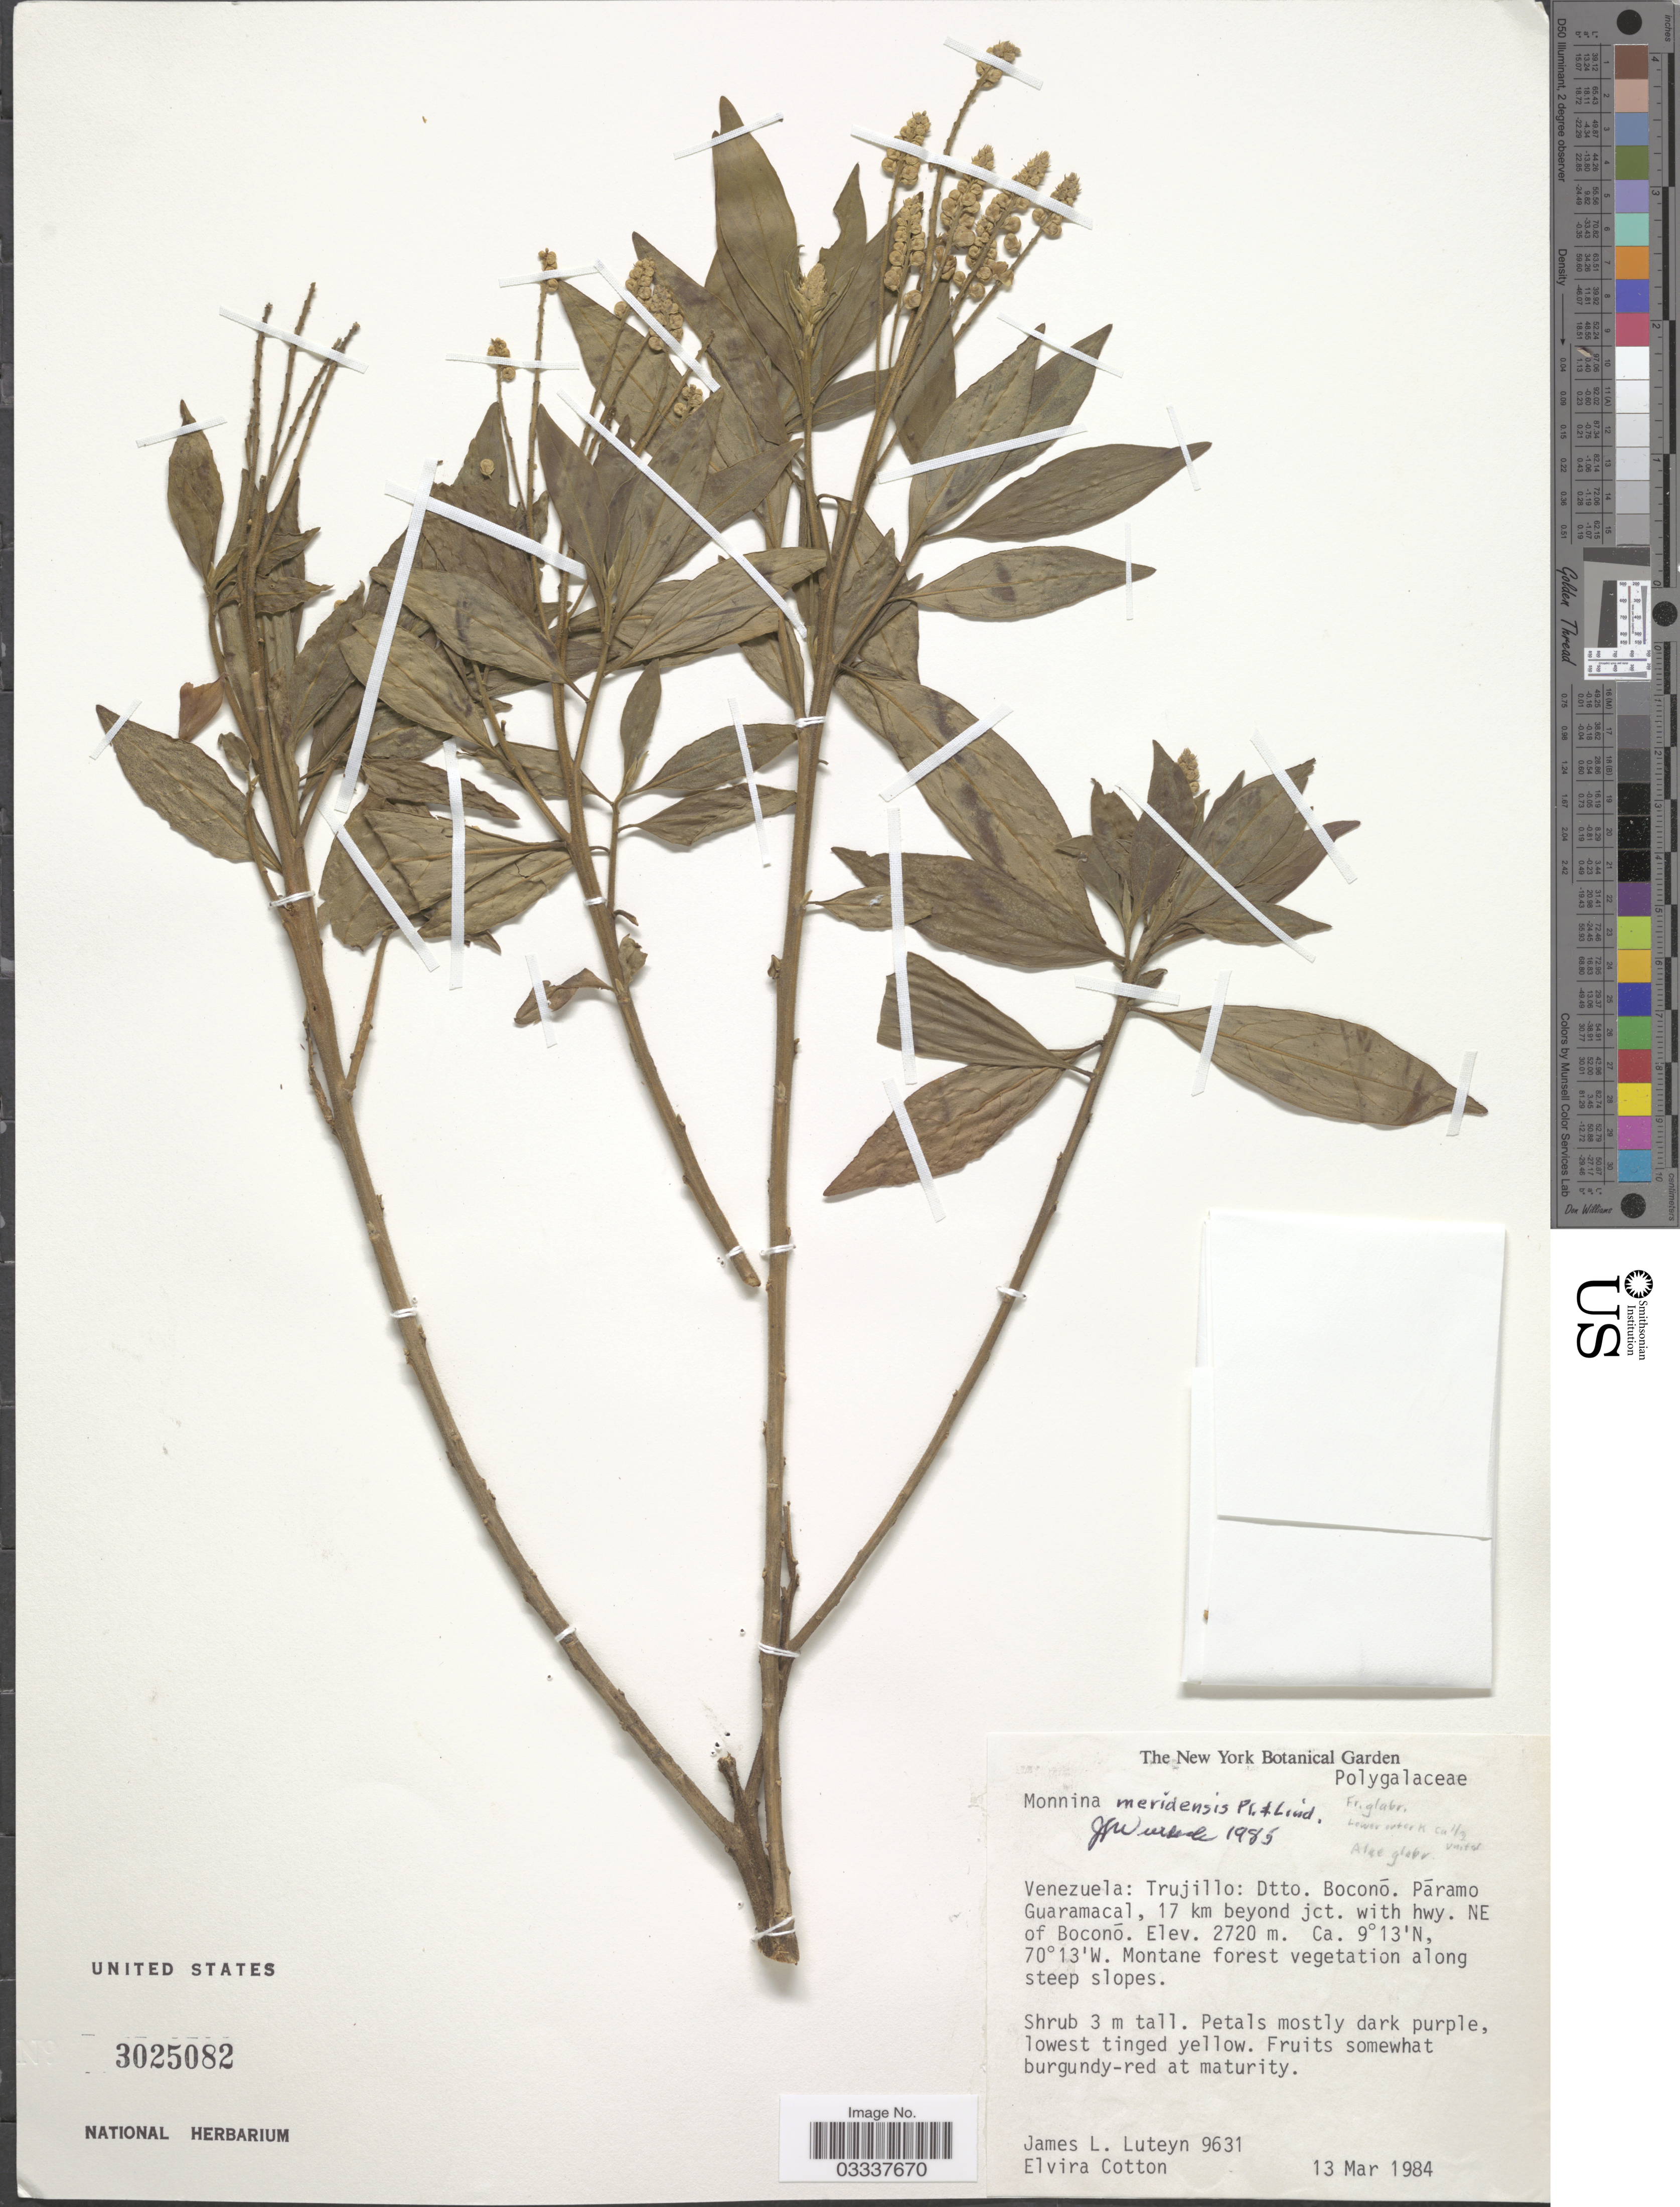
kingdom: Plantae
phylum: Tracheophyta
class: Magnoliopsida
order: Fabales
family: Polygalaceae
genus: Monnina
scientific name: Monnina meridensis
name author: Planch. & B.L. Linden ex Wedd.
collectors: J. Luteyn & E. Cotton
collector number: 9631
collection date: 1984-03-13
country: Venezuela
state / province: Trujillo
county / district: Boconó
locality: Páramo de Guaramacal, 17 km beyond jct with hwy NE of Boconó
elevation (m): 2720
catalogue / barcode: US 3025082